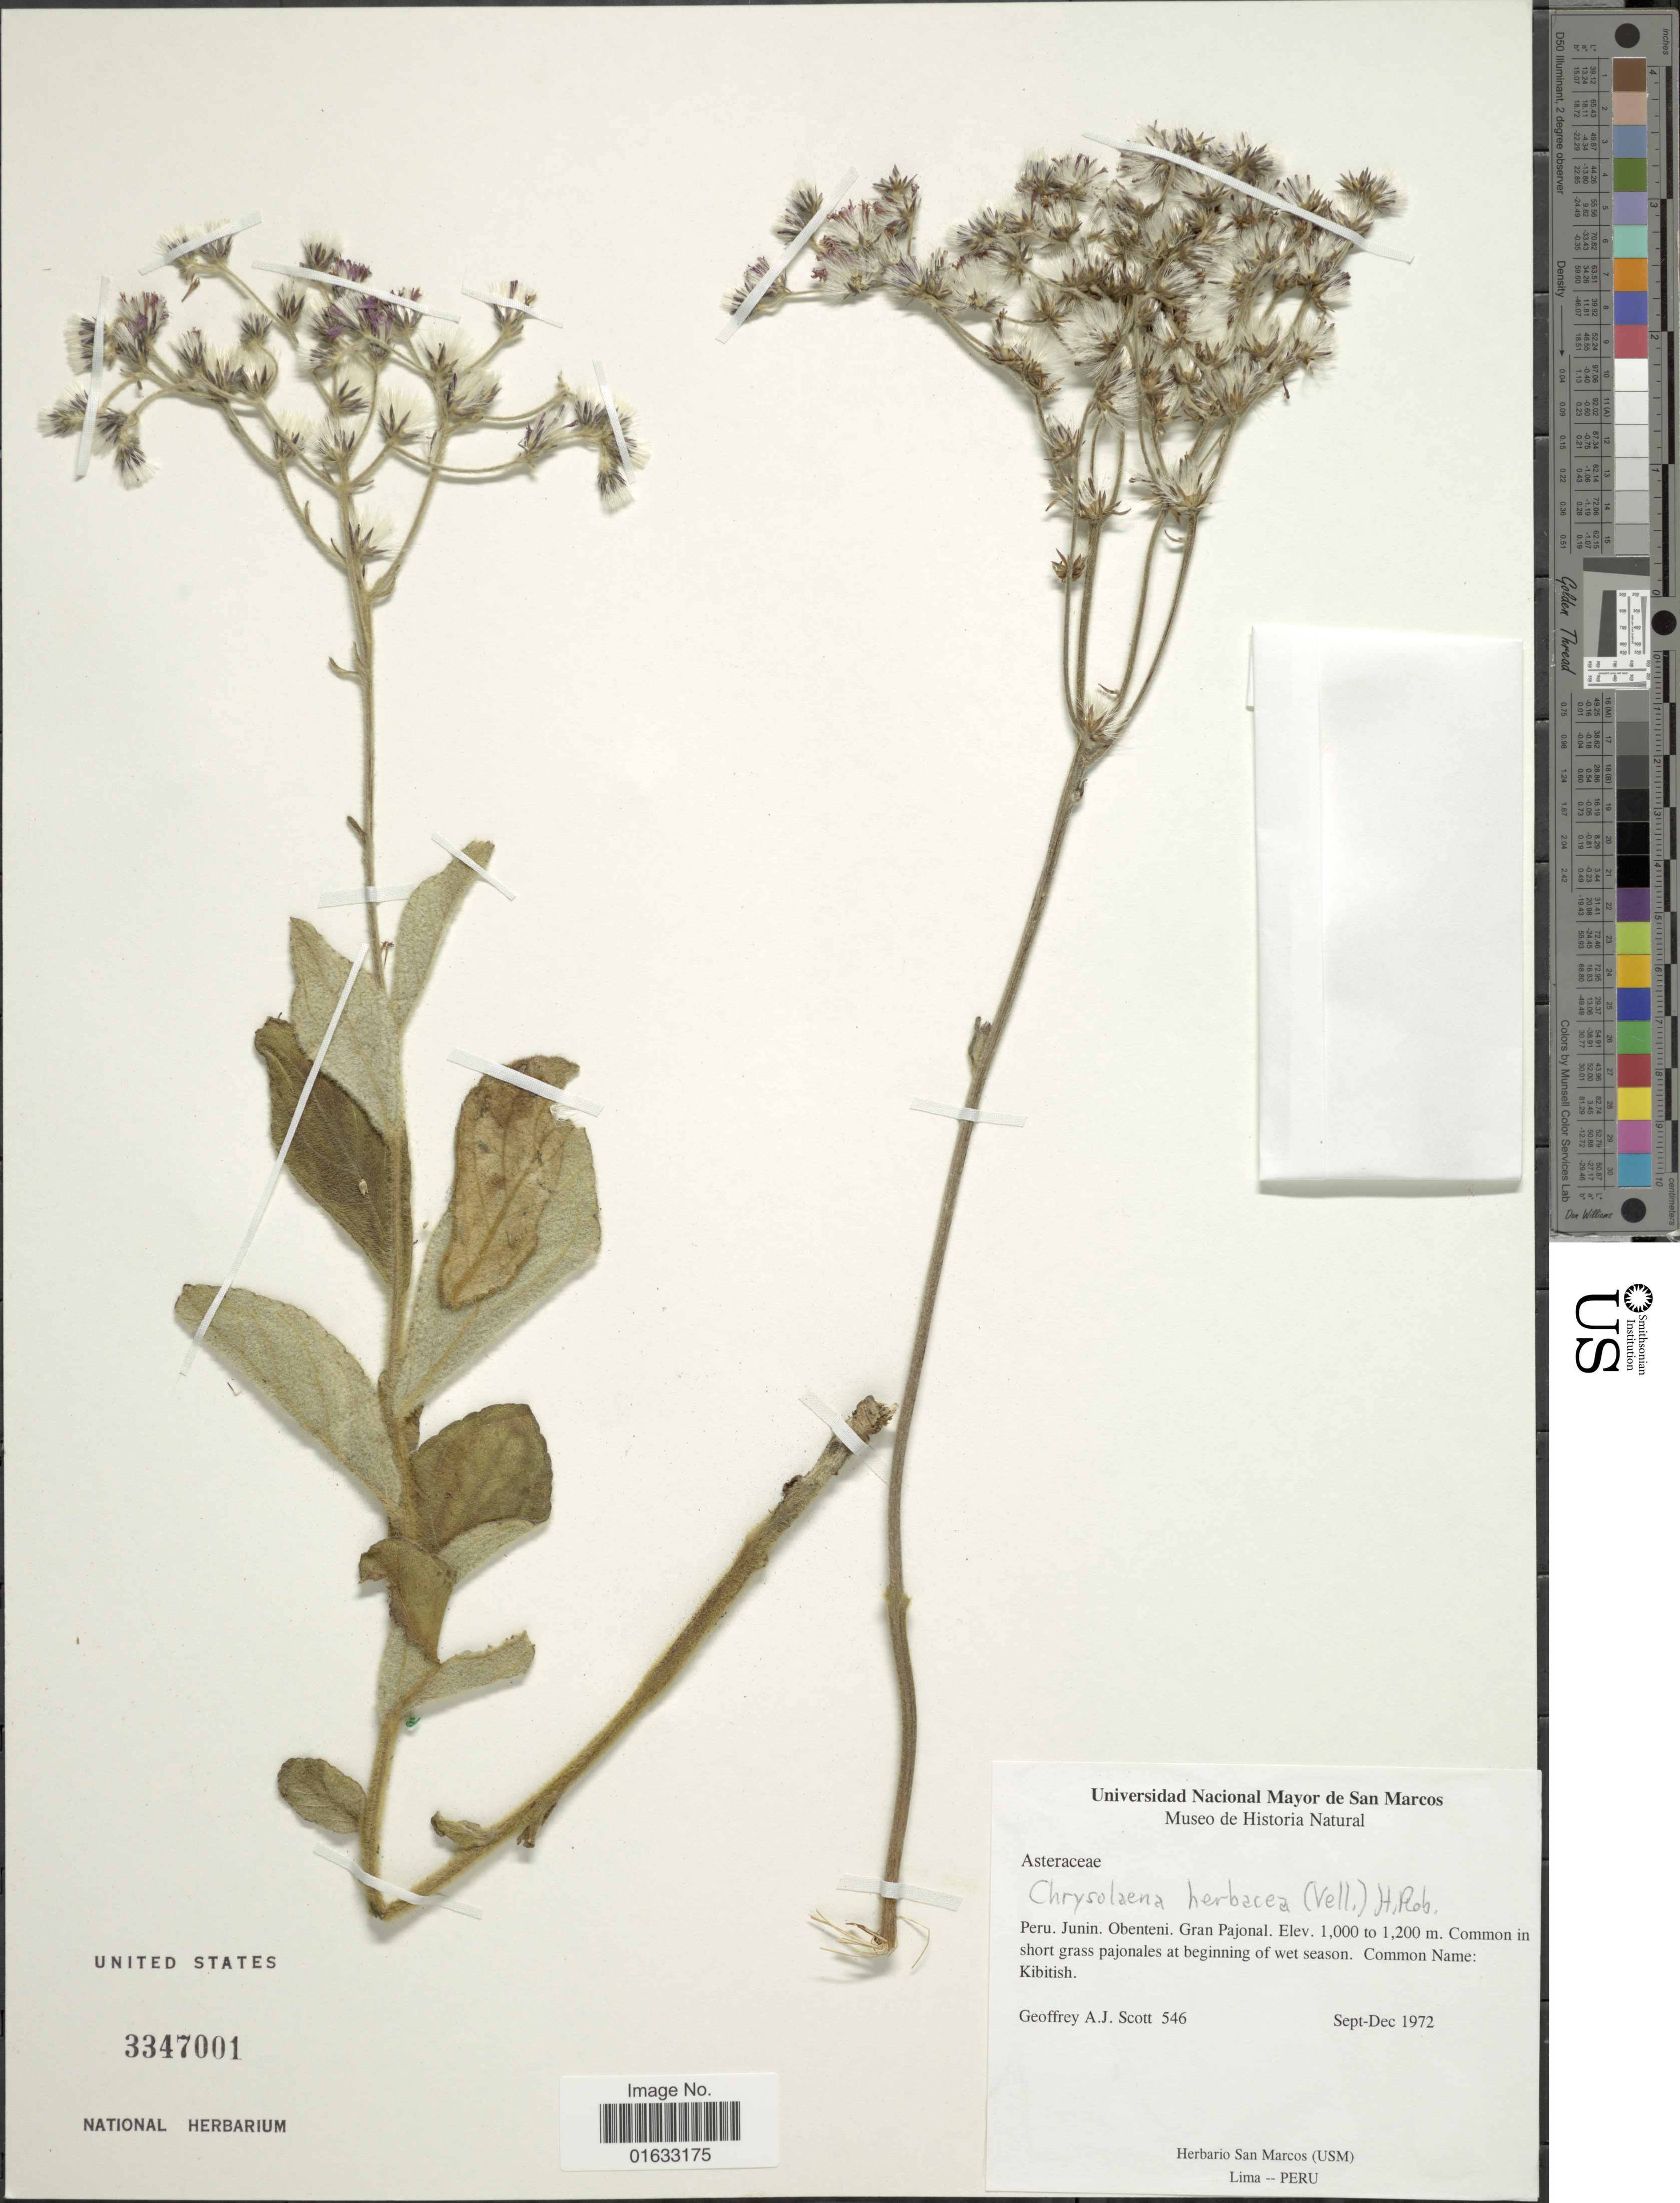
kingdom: Plantae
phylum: Tracheophyta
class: Magnoliopsida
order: Asterales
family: Asteraceae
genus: Chrysolaena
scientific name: Chrysolaena herbacea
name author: (Vell.) H. Rob.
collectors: G. Scott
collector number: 546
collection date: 1972-09/1972-12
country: Peru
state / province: Junín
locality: Obenteni, Gran Pajonal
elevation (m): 1000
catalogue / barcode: US 3347001